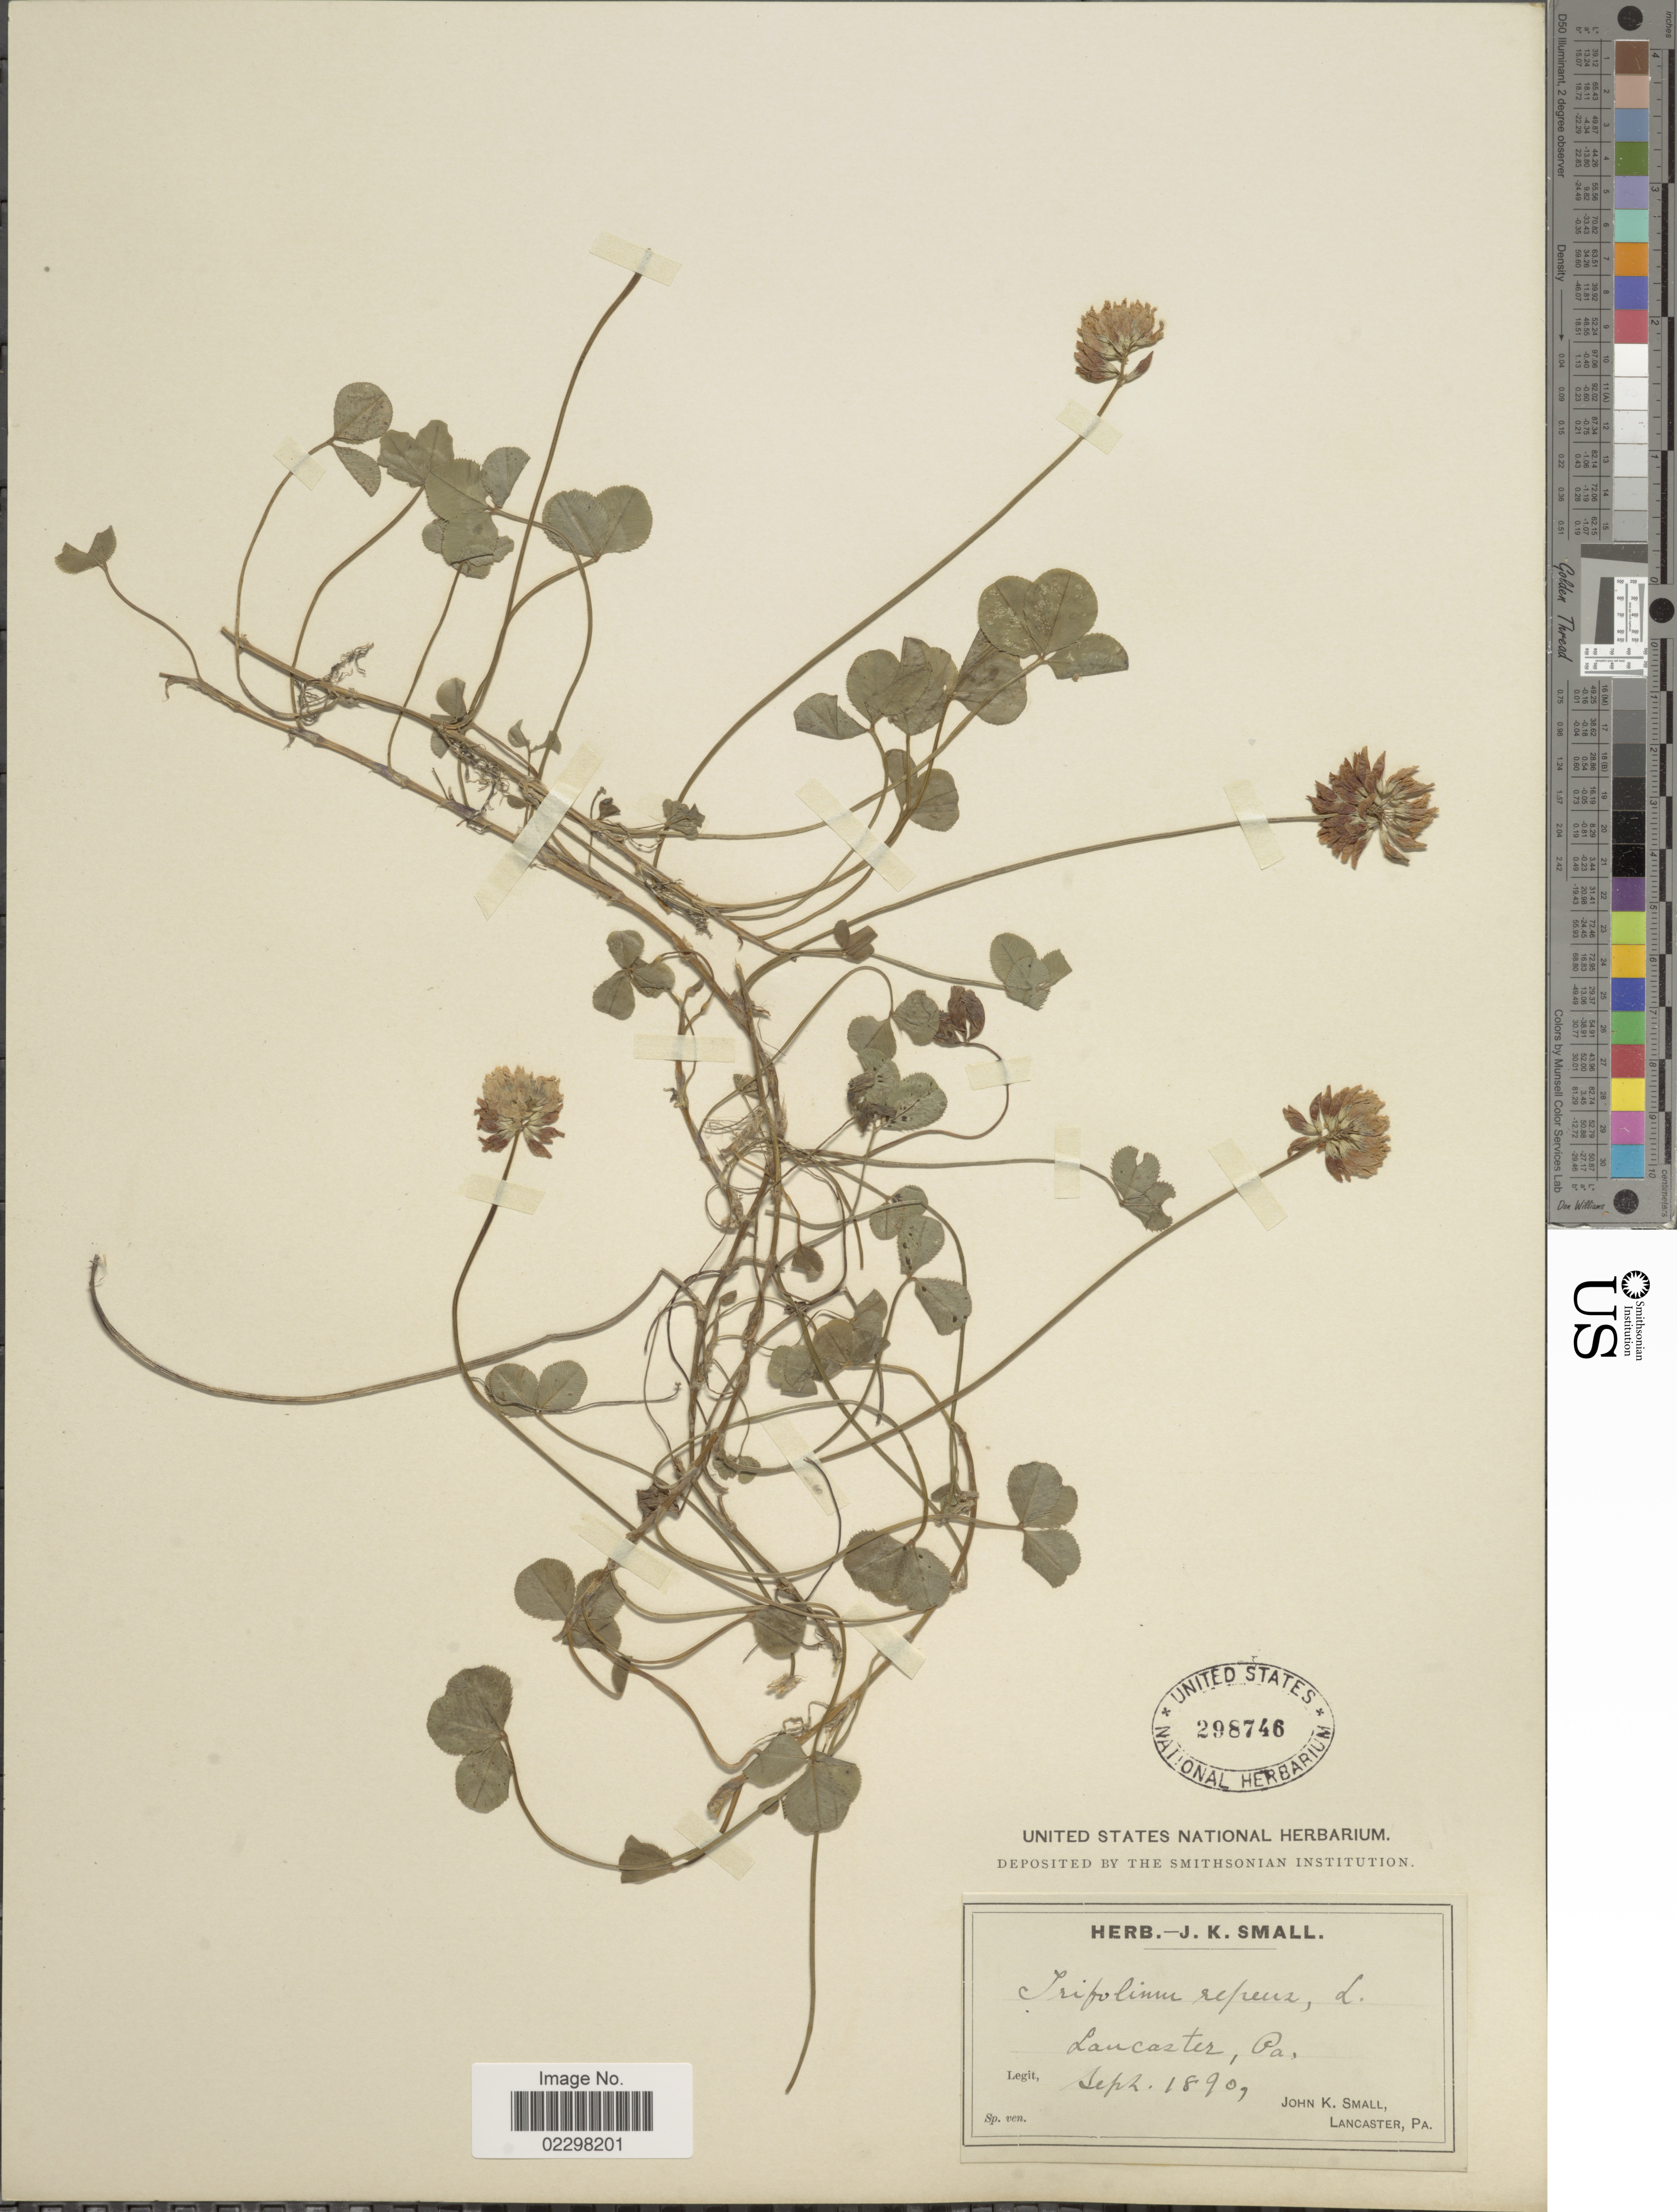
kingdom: Plantae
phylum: Tracheophyta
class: Magnoliopsida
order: Fabales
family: Fabaceae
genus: Trifolium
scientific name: Trifolium repens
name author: L.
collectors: J. K. Small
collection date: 1890-09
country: United States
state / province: Pennsylvania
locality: Lancaster.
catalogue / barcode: US 298746